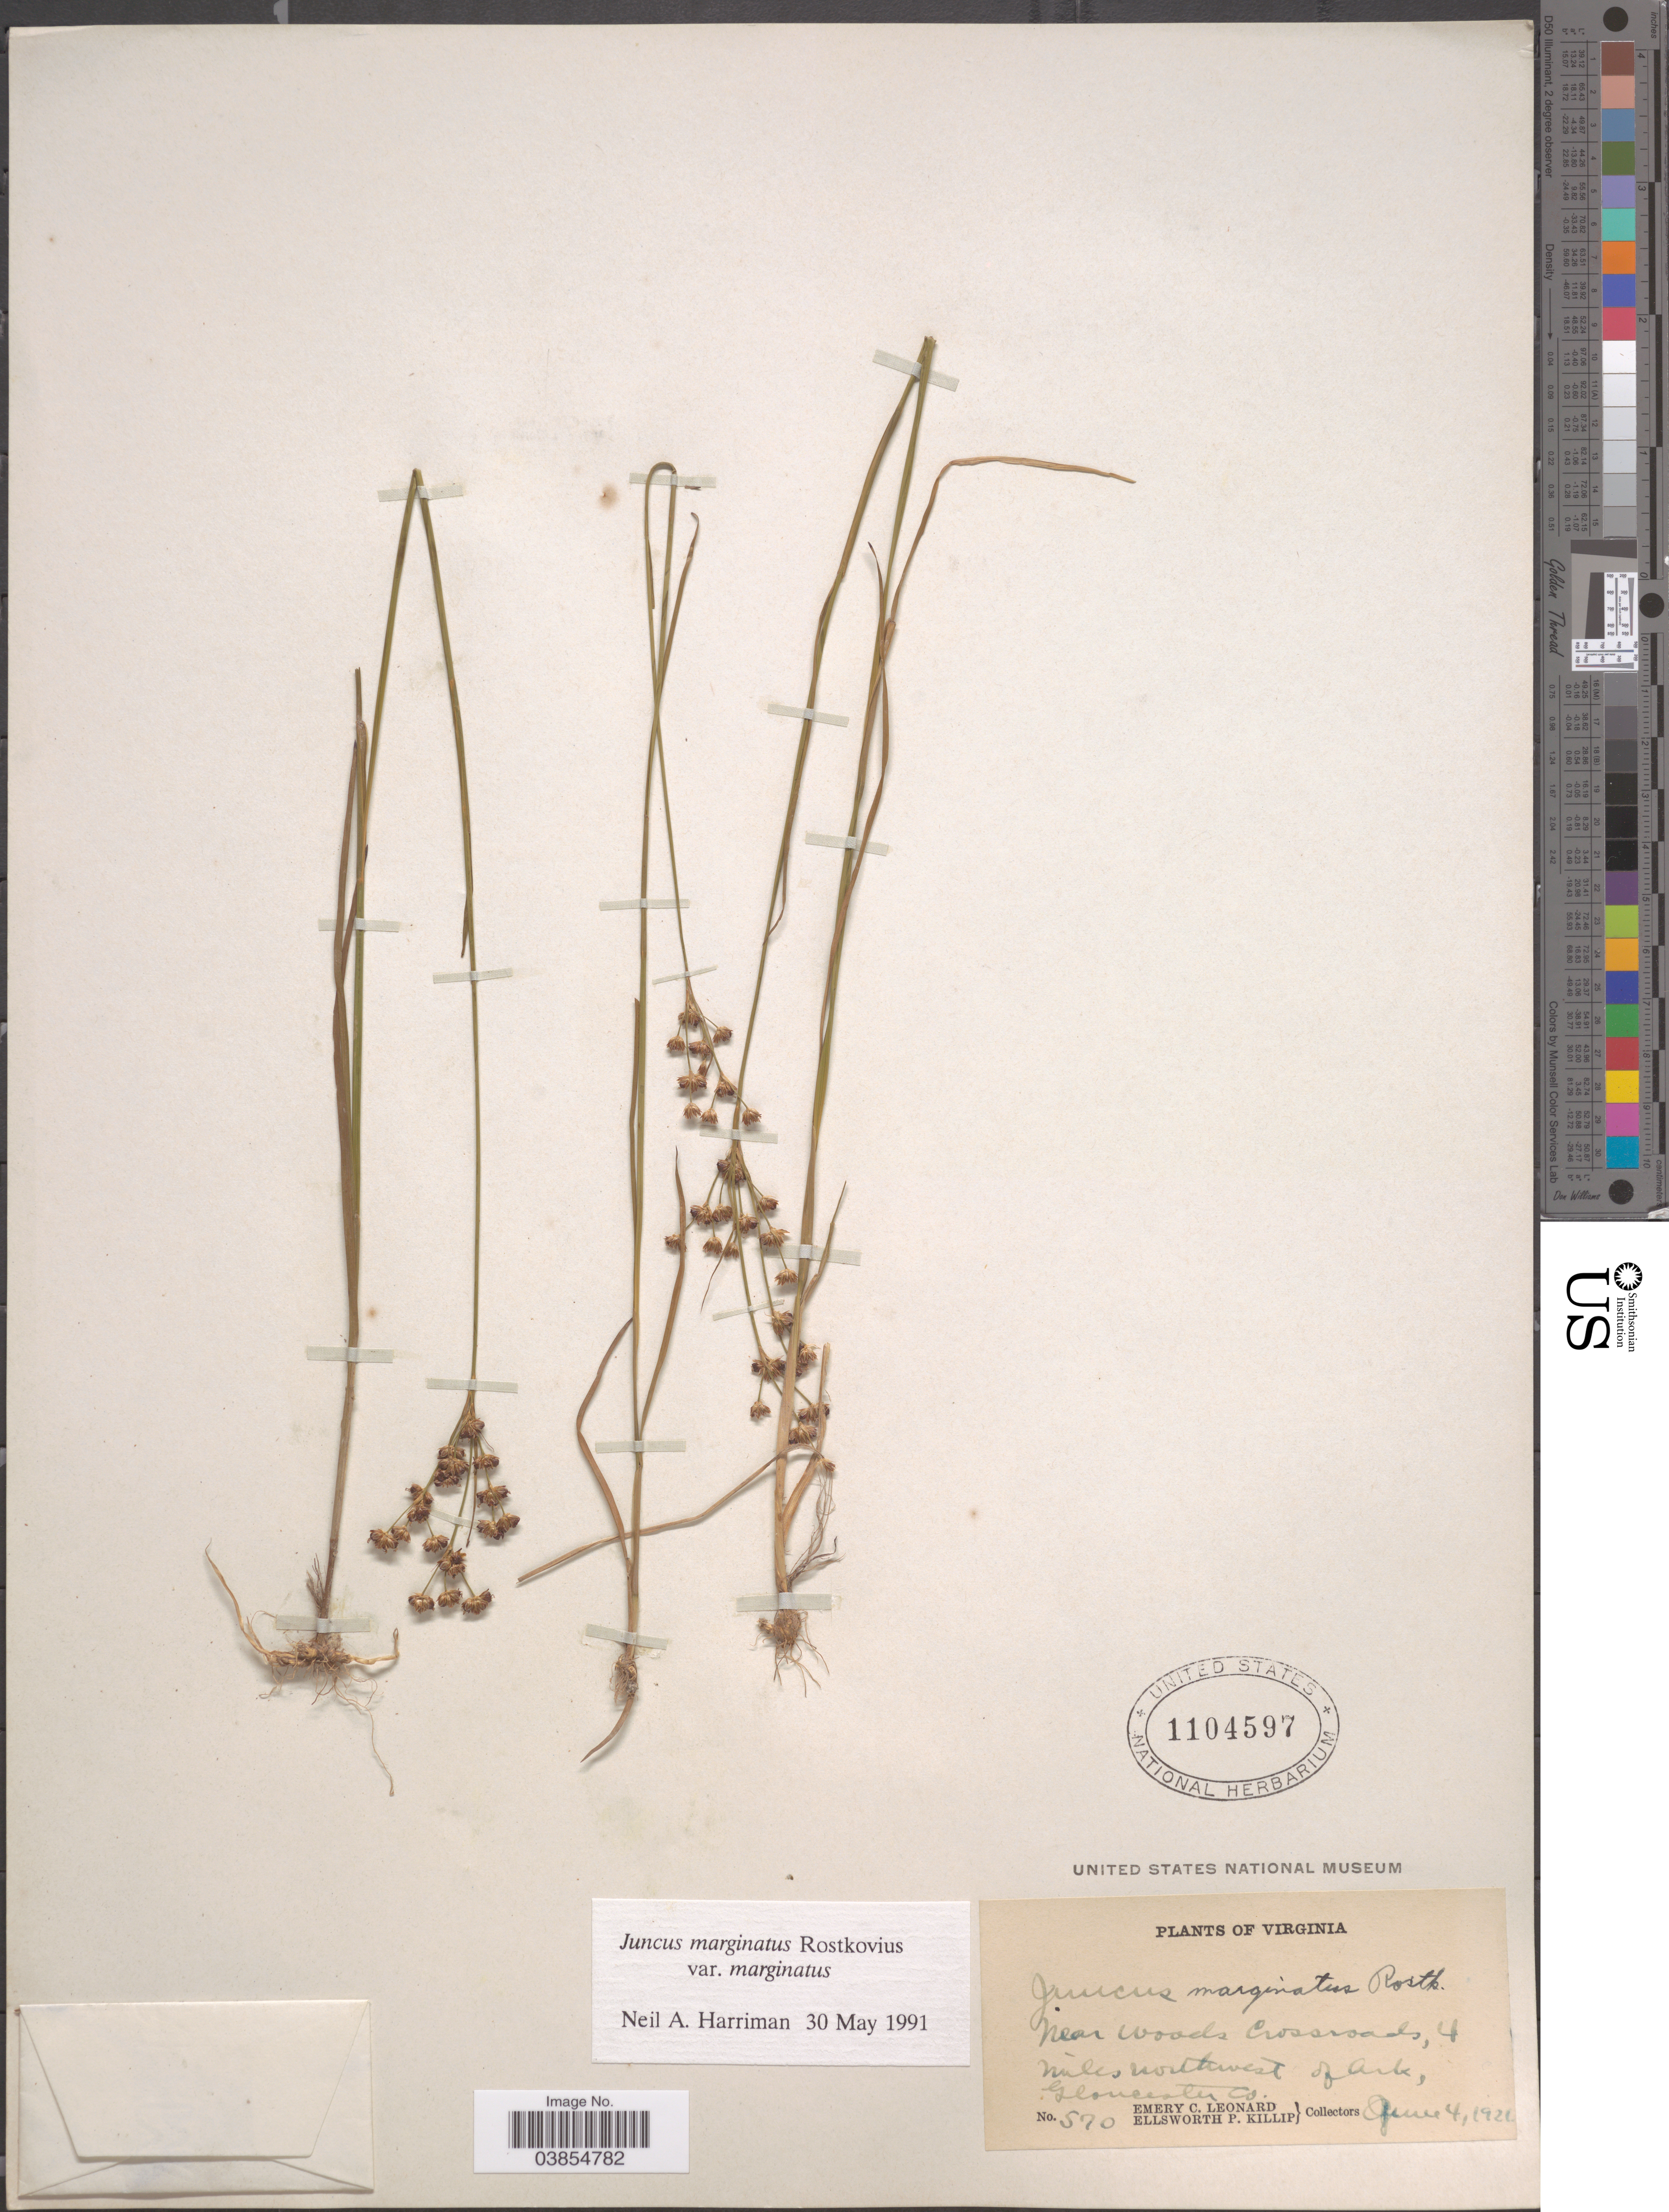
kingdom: Plantae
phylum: Tracheophyta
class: Liliopsida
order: Poales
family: Juncaceae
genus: Juncus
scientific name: Juncus marginatus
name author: Rostk.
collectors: E. C. Leonard & E. P. Killip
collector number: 570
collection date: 1920-06-04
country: United States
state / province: Virginia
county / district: Gloucester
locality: Near woods Crossroads, 4 miles northwest of Ark, Gloucester Co.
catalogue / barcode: US 1104597